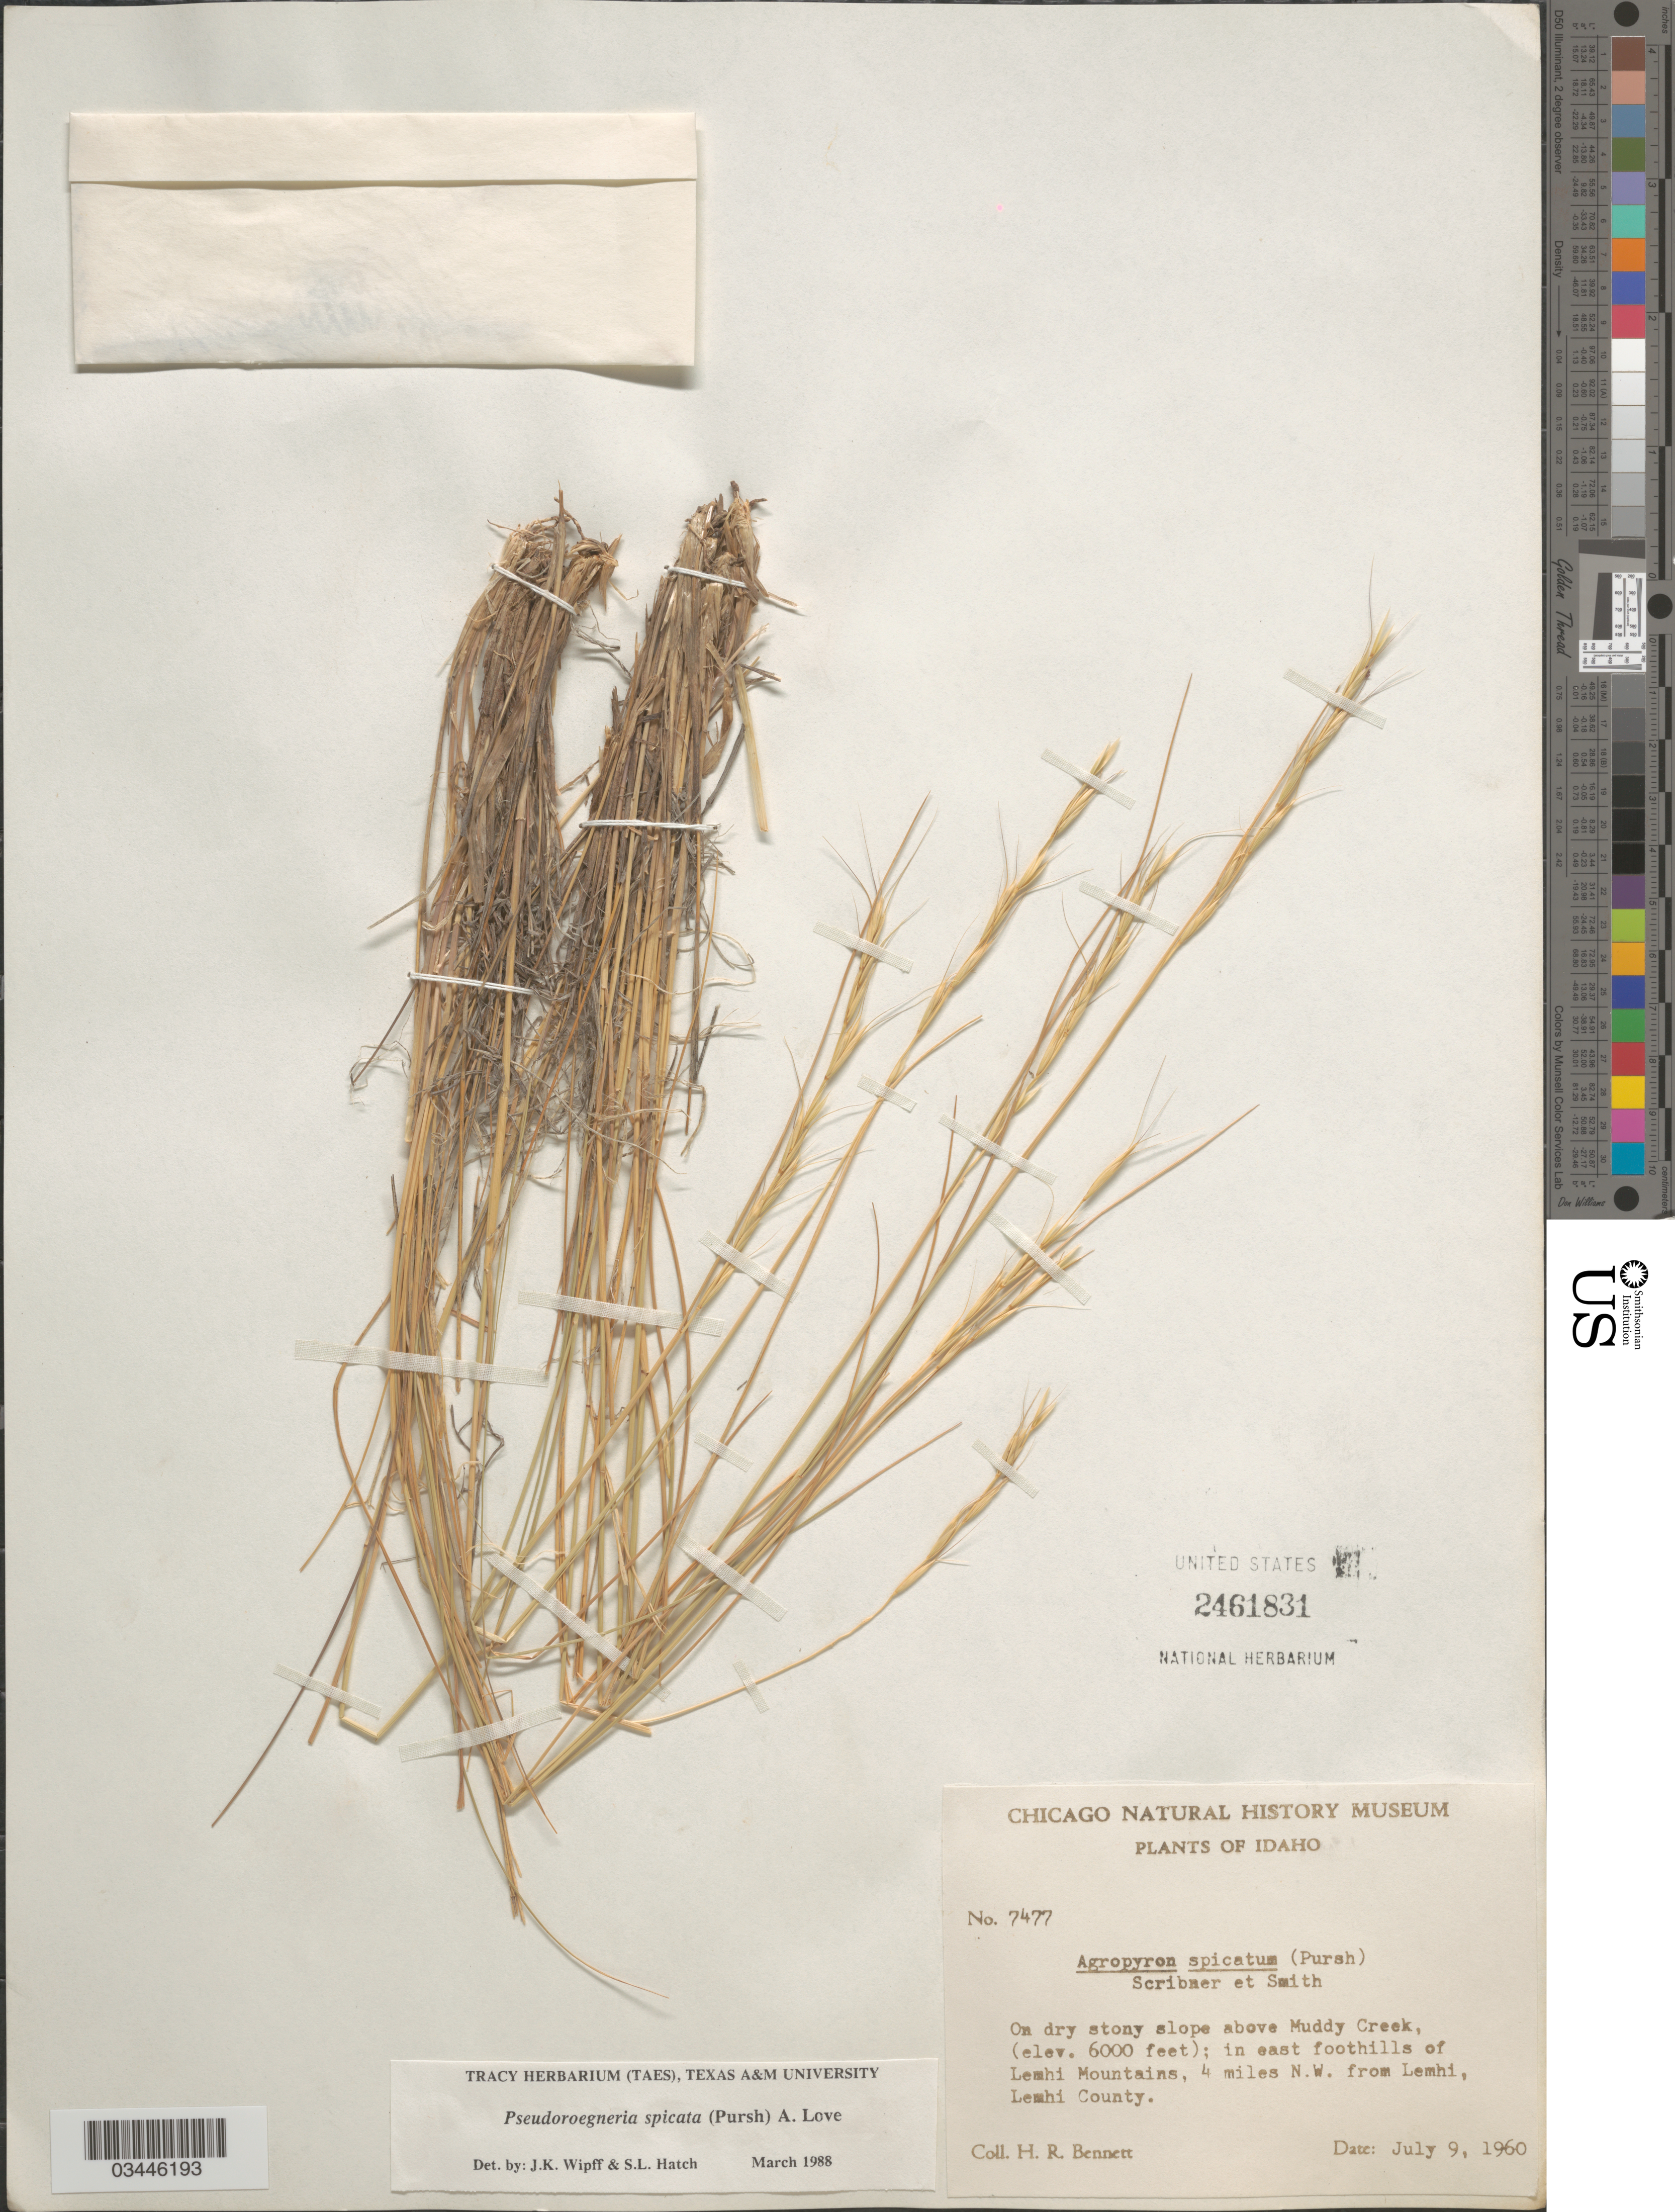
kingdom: Plantae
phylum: Tracheophyta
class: Liliopsida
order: Poales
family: Poaceae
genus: Pseudoroegneria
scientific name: Pseudoroegneria spicata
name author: (Pursh) Á. Löve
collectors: H. R. Bennett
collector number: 7477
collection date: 1960-07-09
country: United States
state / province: Idaho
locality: On dry stony slope above Muddy Creek, in east foothills of Lemhi Mountains, 4 miles N.W. from Lemhi, Lemhi County.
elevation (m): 1829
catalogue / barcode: US 2461831